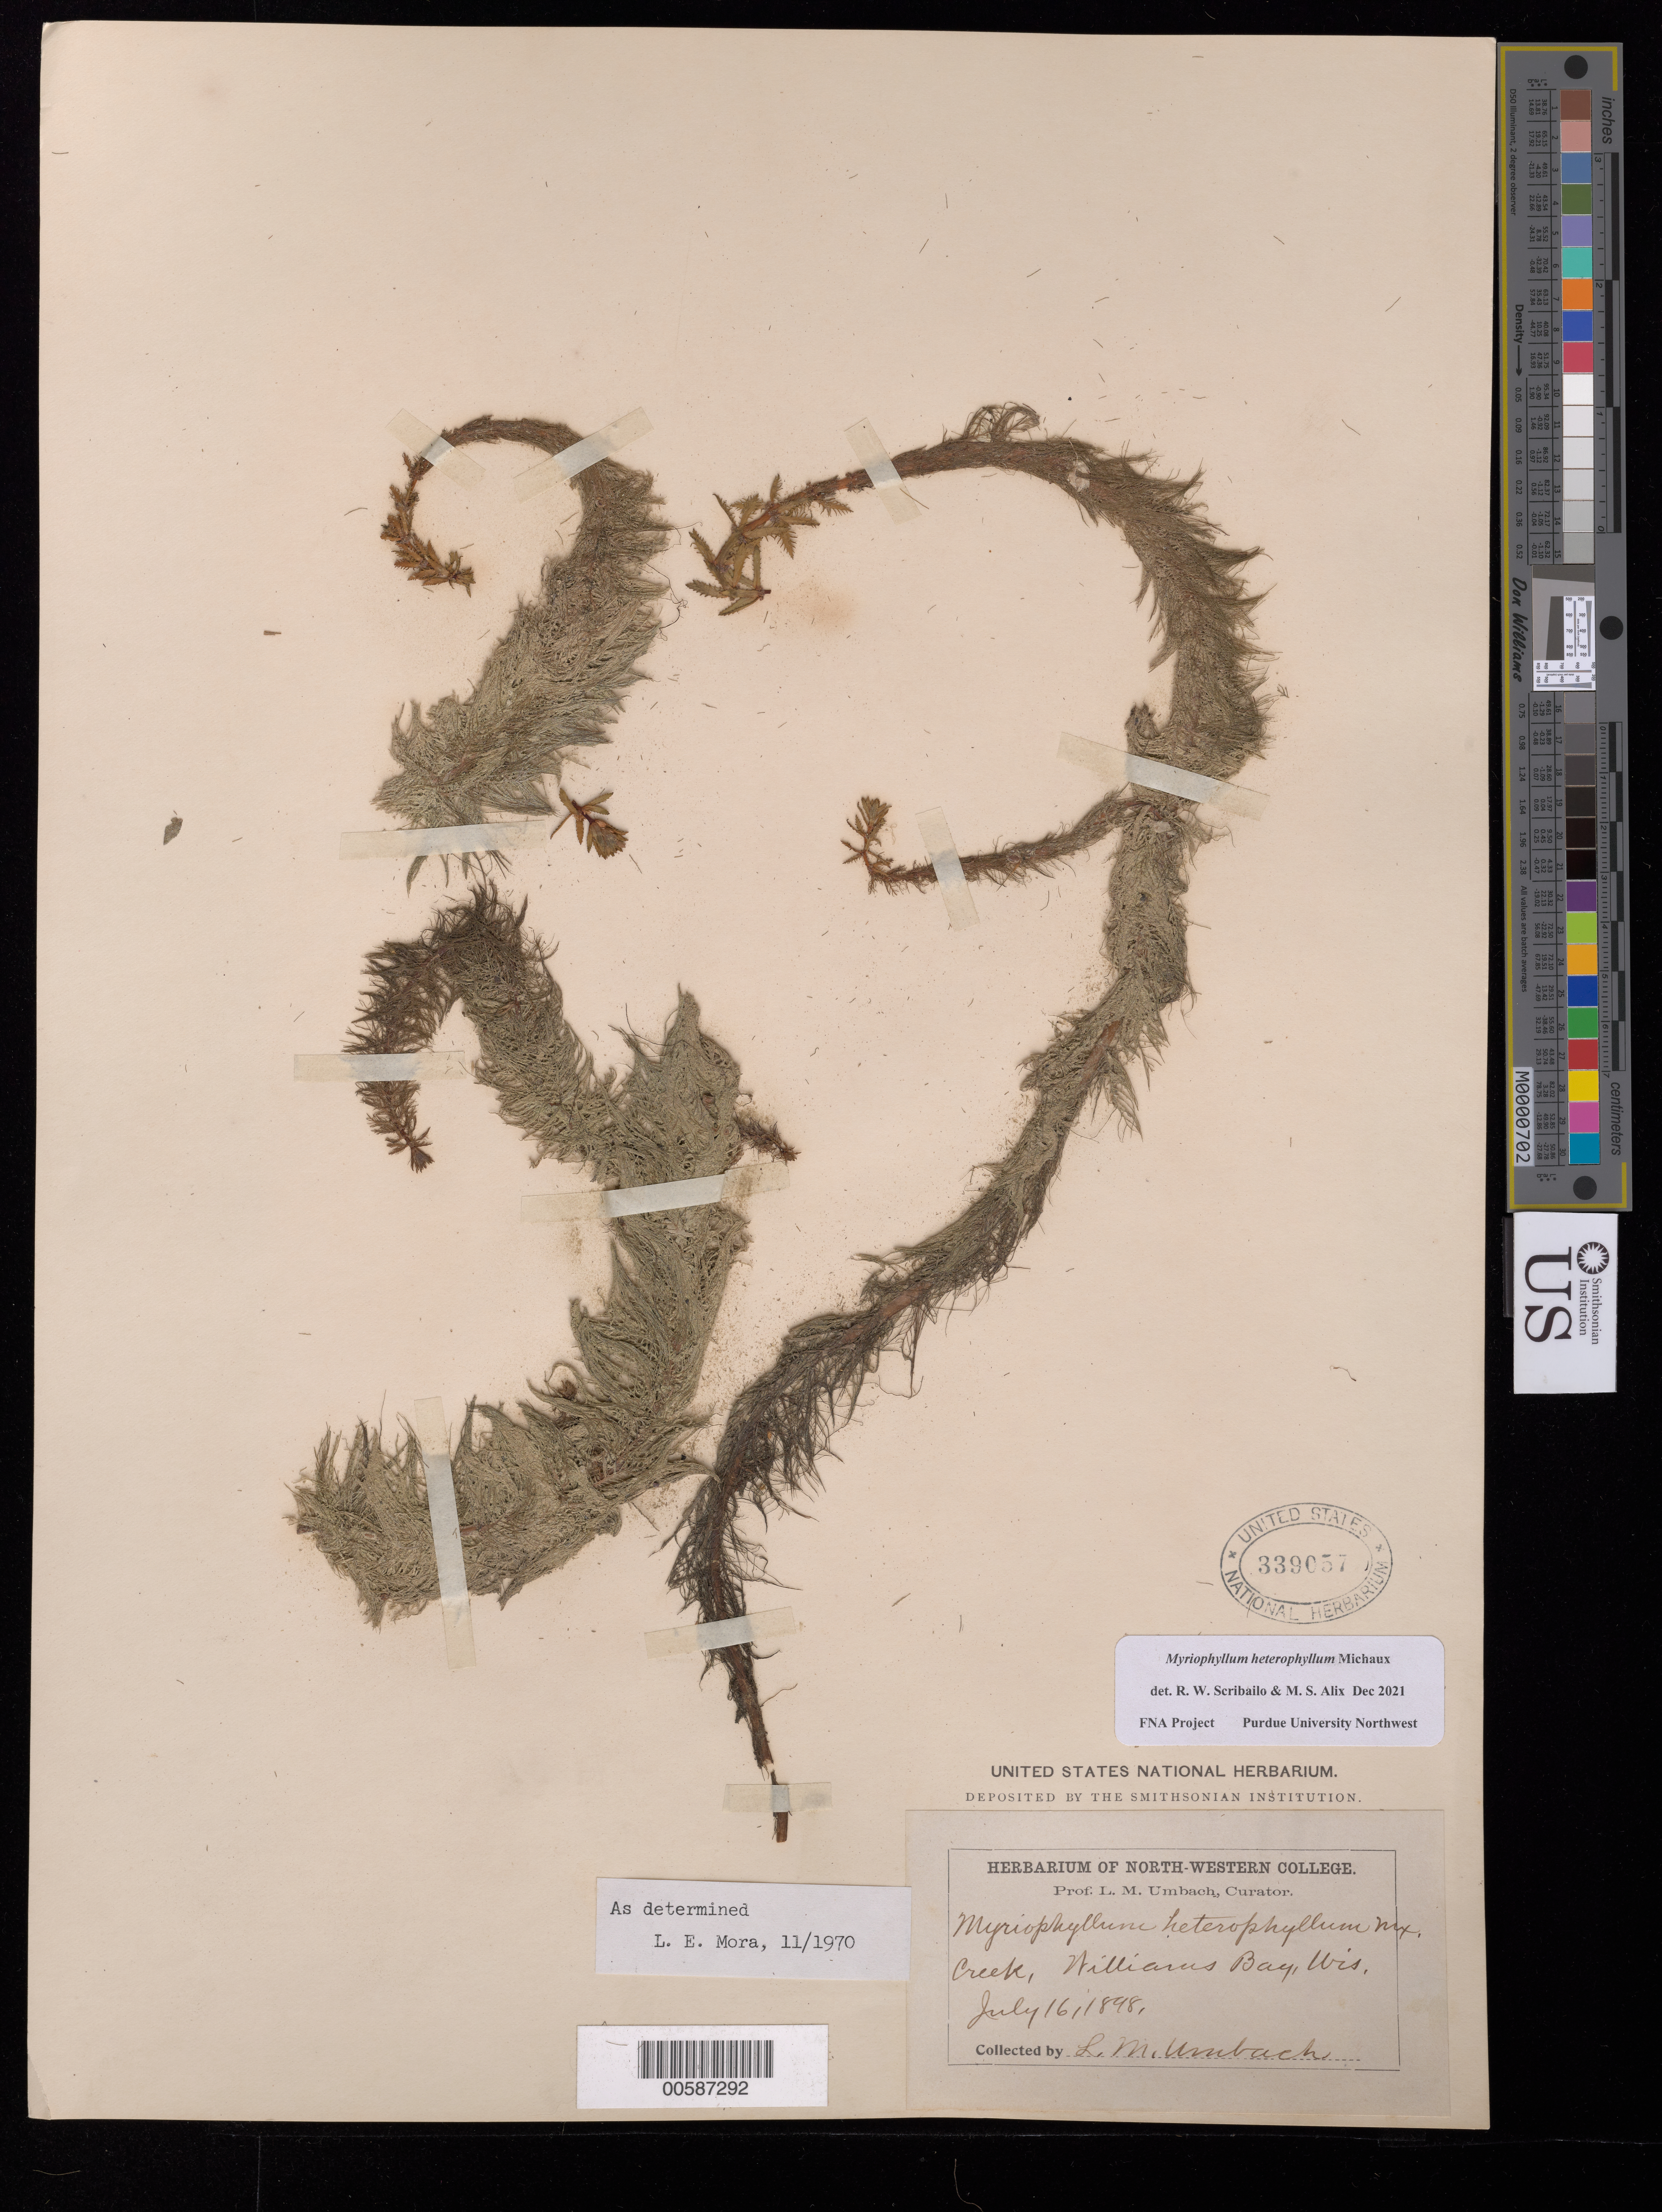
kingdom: Plantae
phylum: Tracheophyta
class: Magnoliopsida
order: Saxifragales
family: Haloragaceae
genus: Myriophyllum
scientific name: Myriophyllum heterophyllum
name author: Michx.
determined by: Scribailo, R. W.; Alix, M. S.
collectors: L. M. Umbach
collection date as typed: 16 Jul 1898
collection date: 1898-07-16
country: United States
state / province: Wisconsin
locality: Williams Bay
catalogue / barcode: US 339057